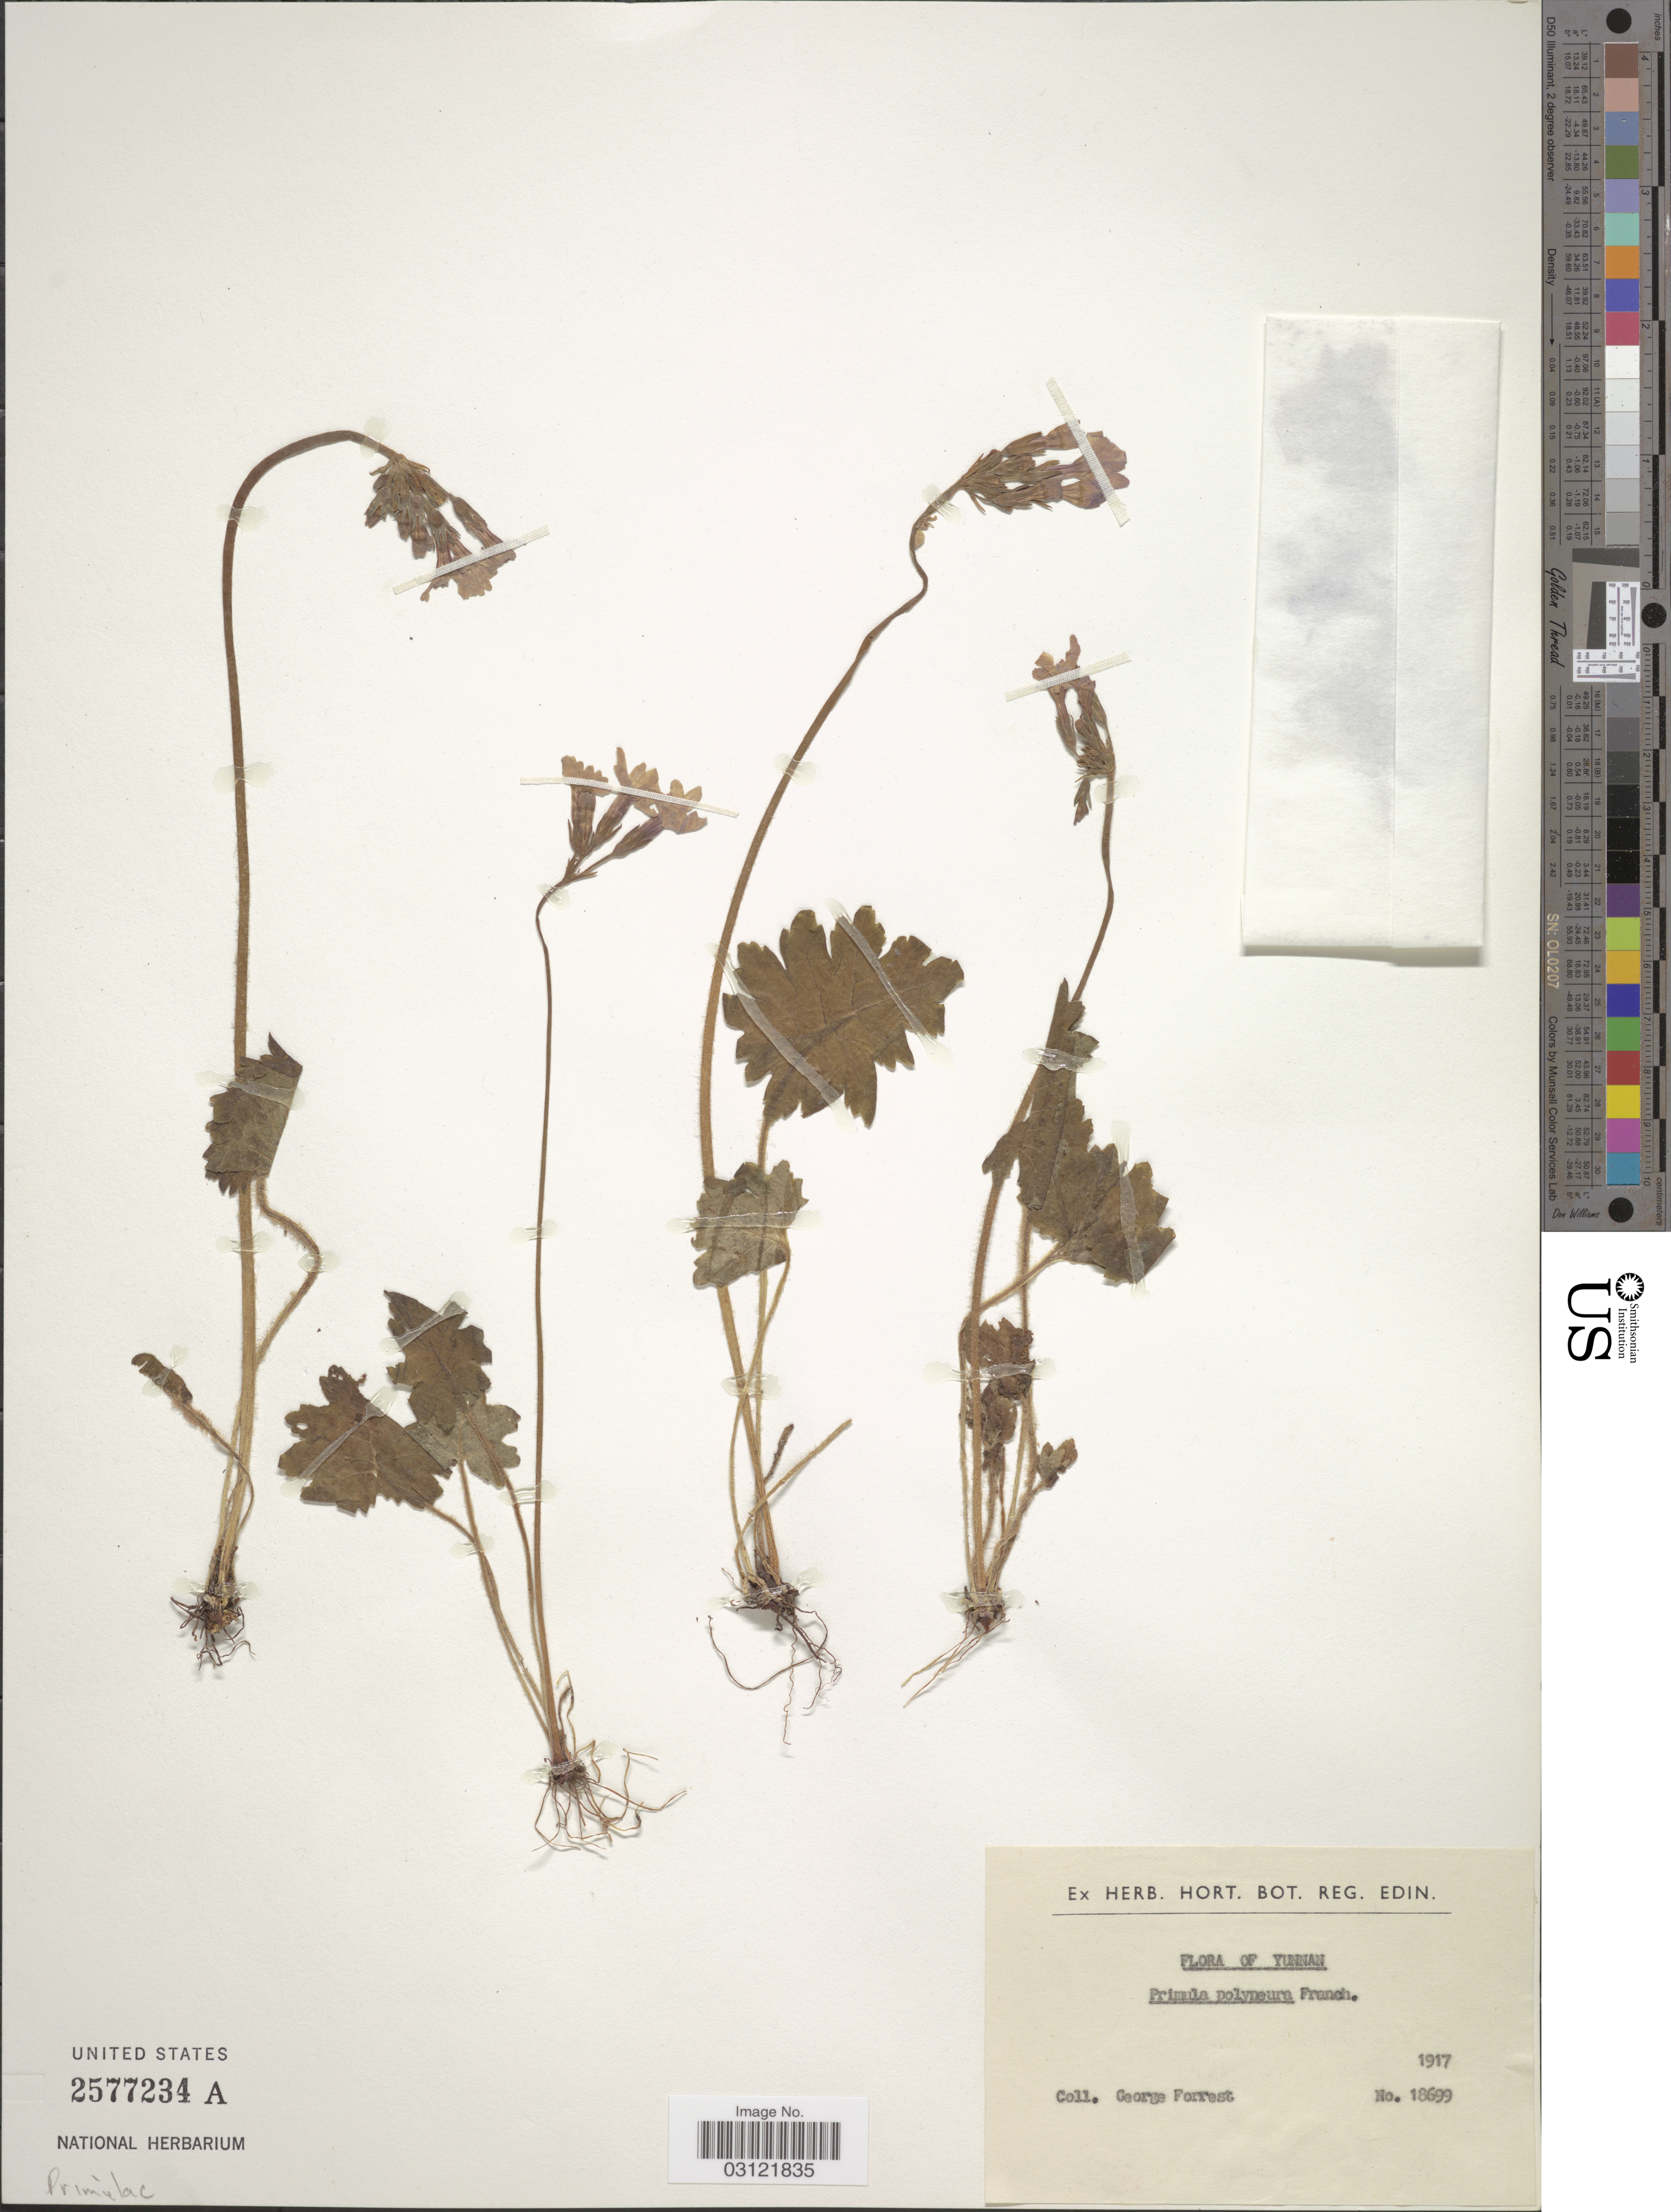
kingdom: Plantae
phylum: Tracheophyta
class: Magnoliopsida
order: Ericales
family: Primulaceae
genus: Primula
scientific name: Primula polyneura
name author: Franch.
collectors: G. Forrest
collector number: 18699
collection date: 1917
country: China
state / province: Yunnan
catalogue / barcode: US 2577234A